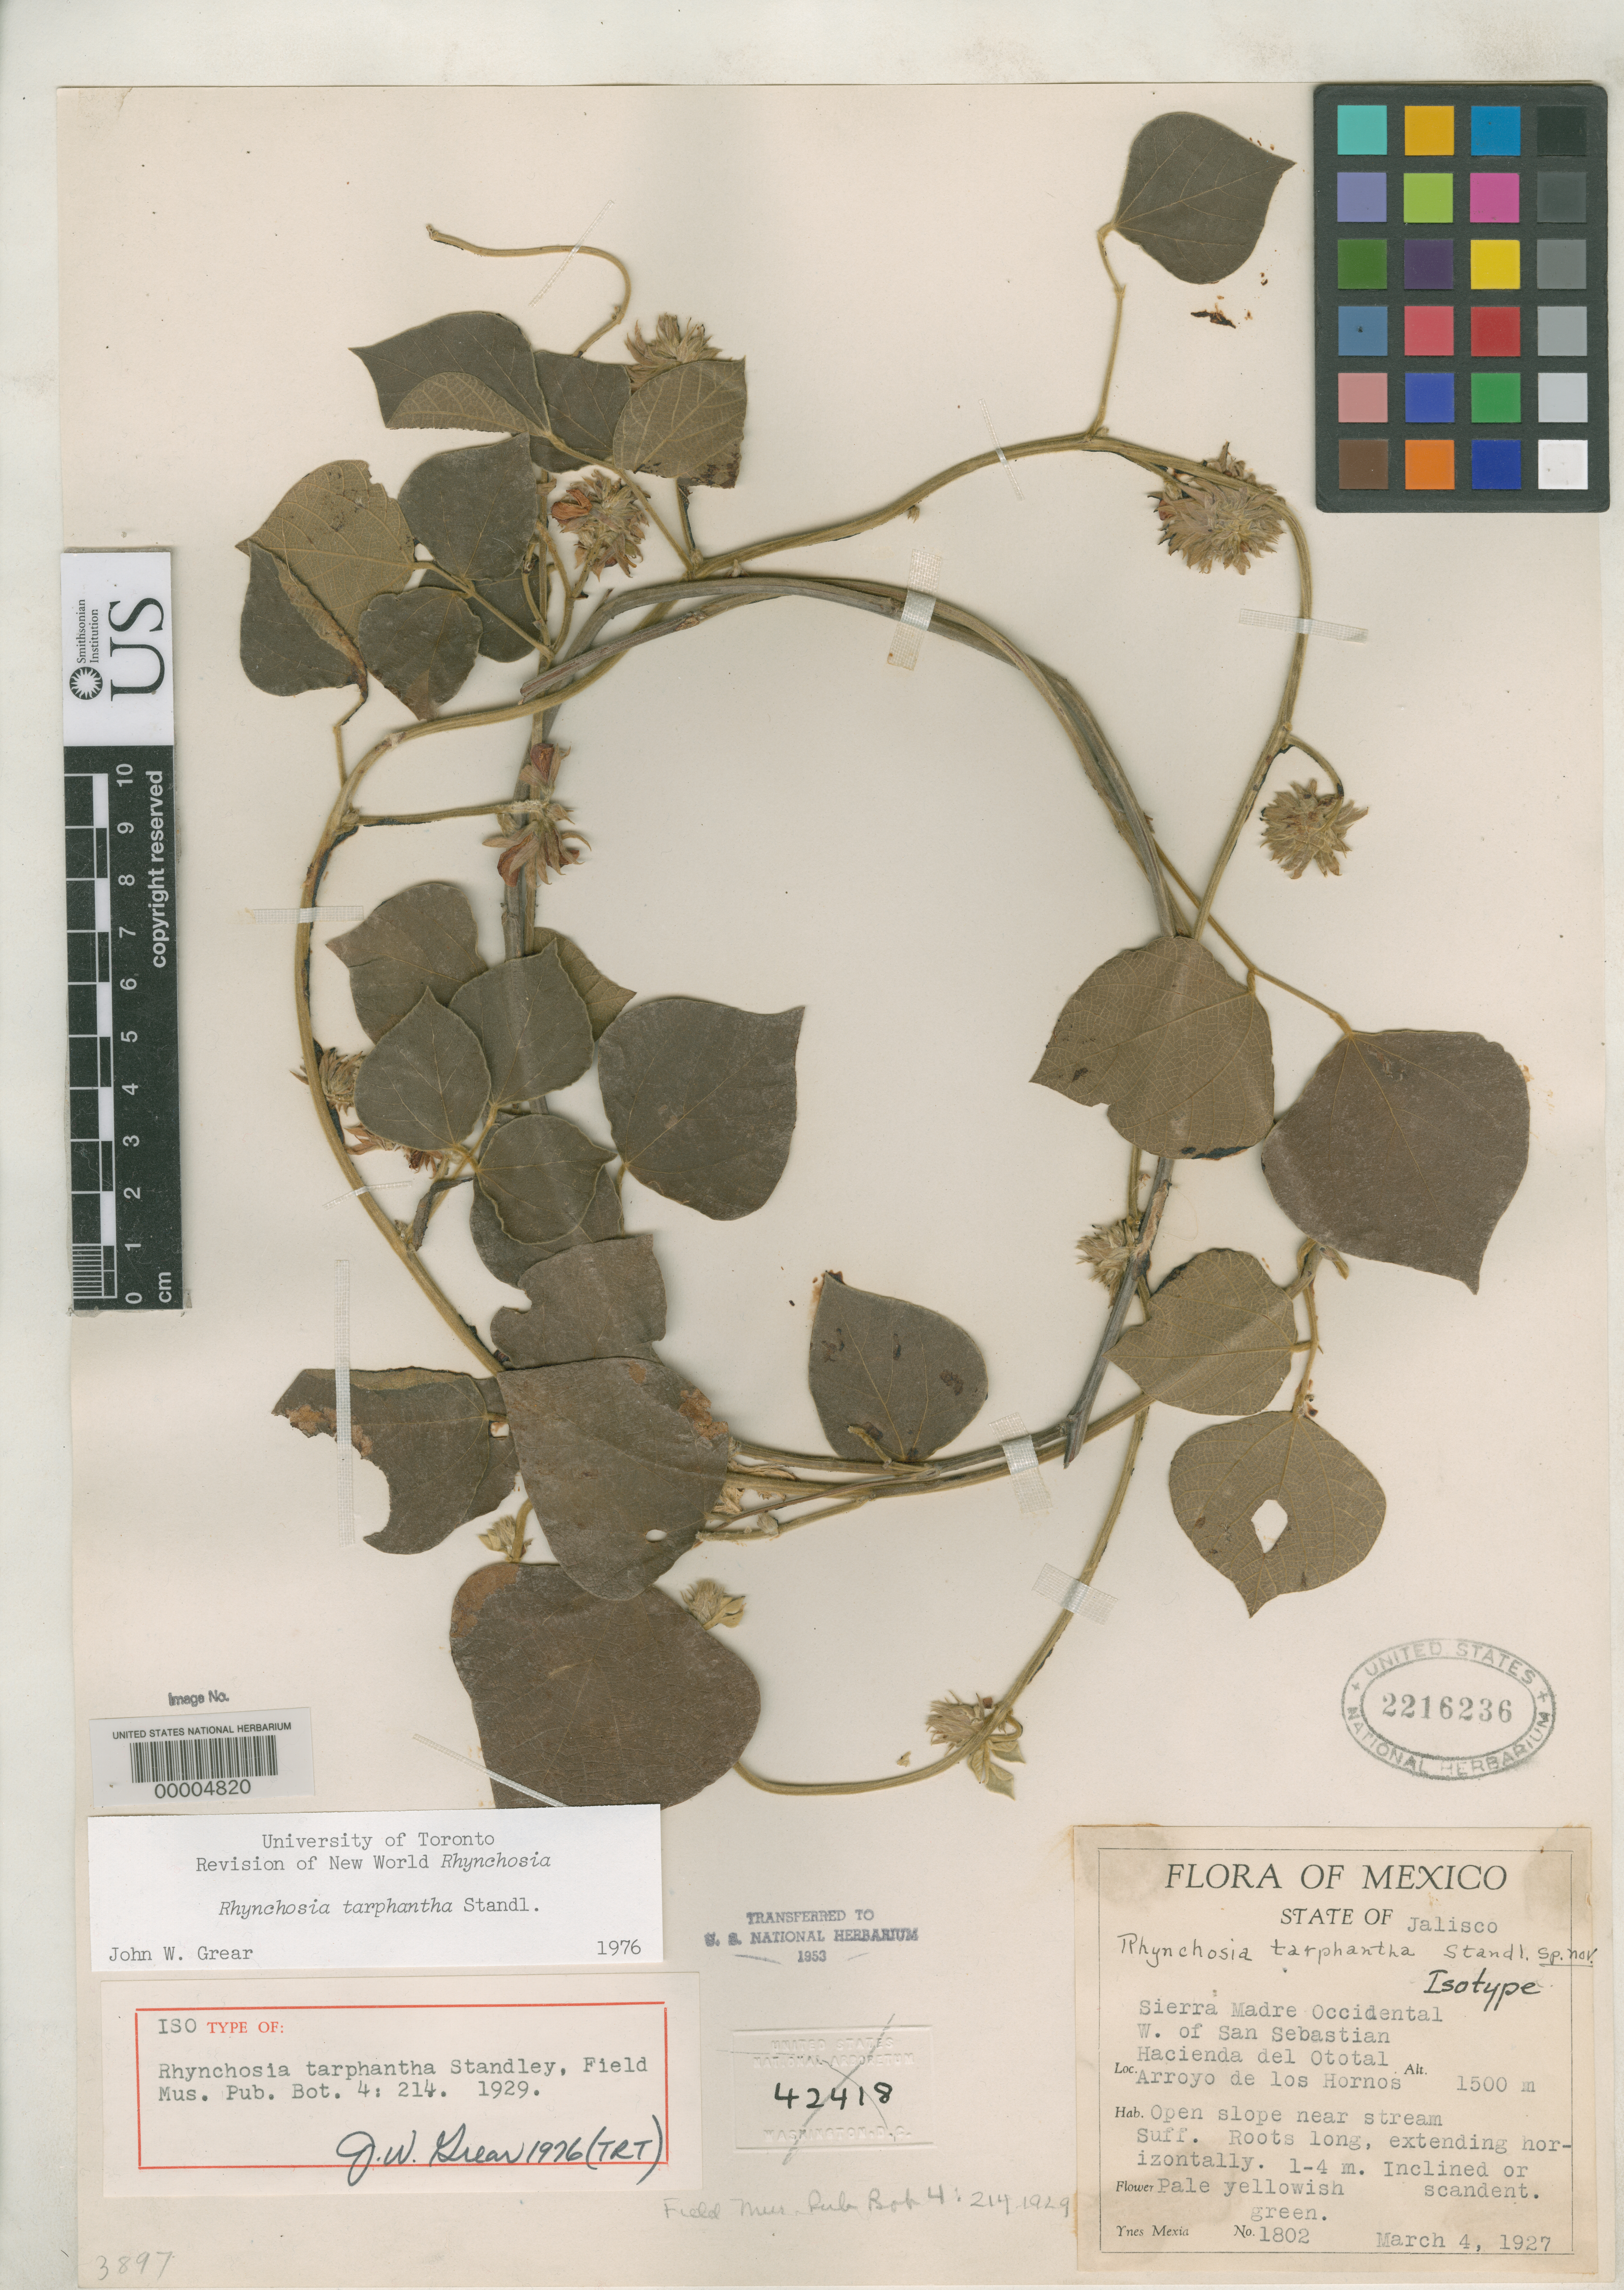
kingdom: Plantae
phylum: Tracheophyta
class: Magnoliopsida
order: Fabales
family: Fabaceae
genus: Rhynchosia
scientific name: Rhynchosia tarphantha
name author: Standl.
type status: Isotype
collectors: Y. Mexia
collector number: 1802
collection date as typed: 04 Mar 1927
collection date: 1927-03-04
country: Mexico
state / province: Jalisco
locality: Sierra Madre Occidental, Arroyo de Los Hornos, Hacienda de Otatal.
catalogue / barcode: US 2216236